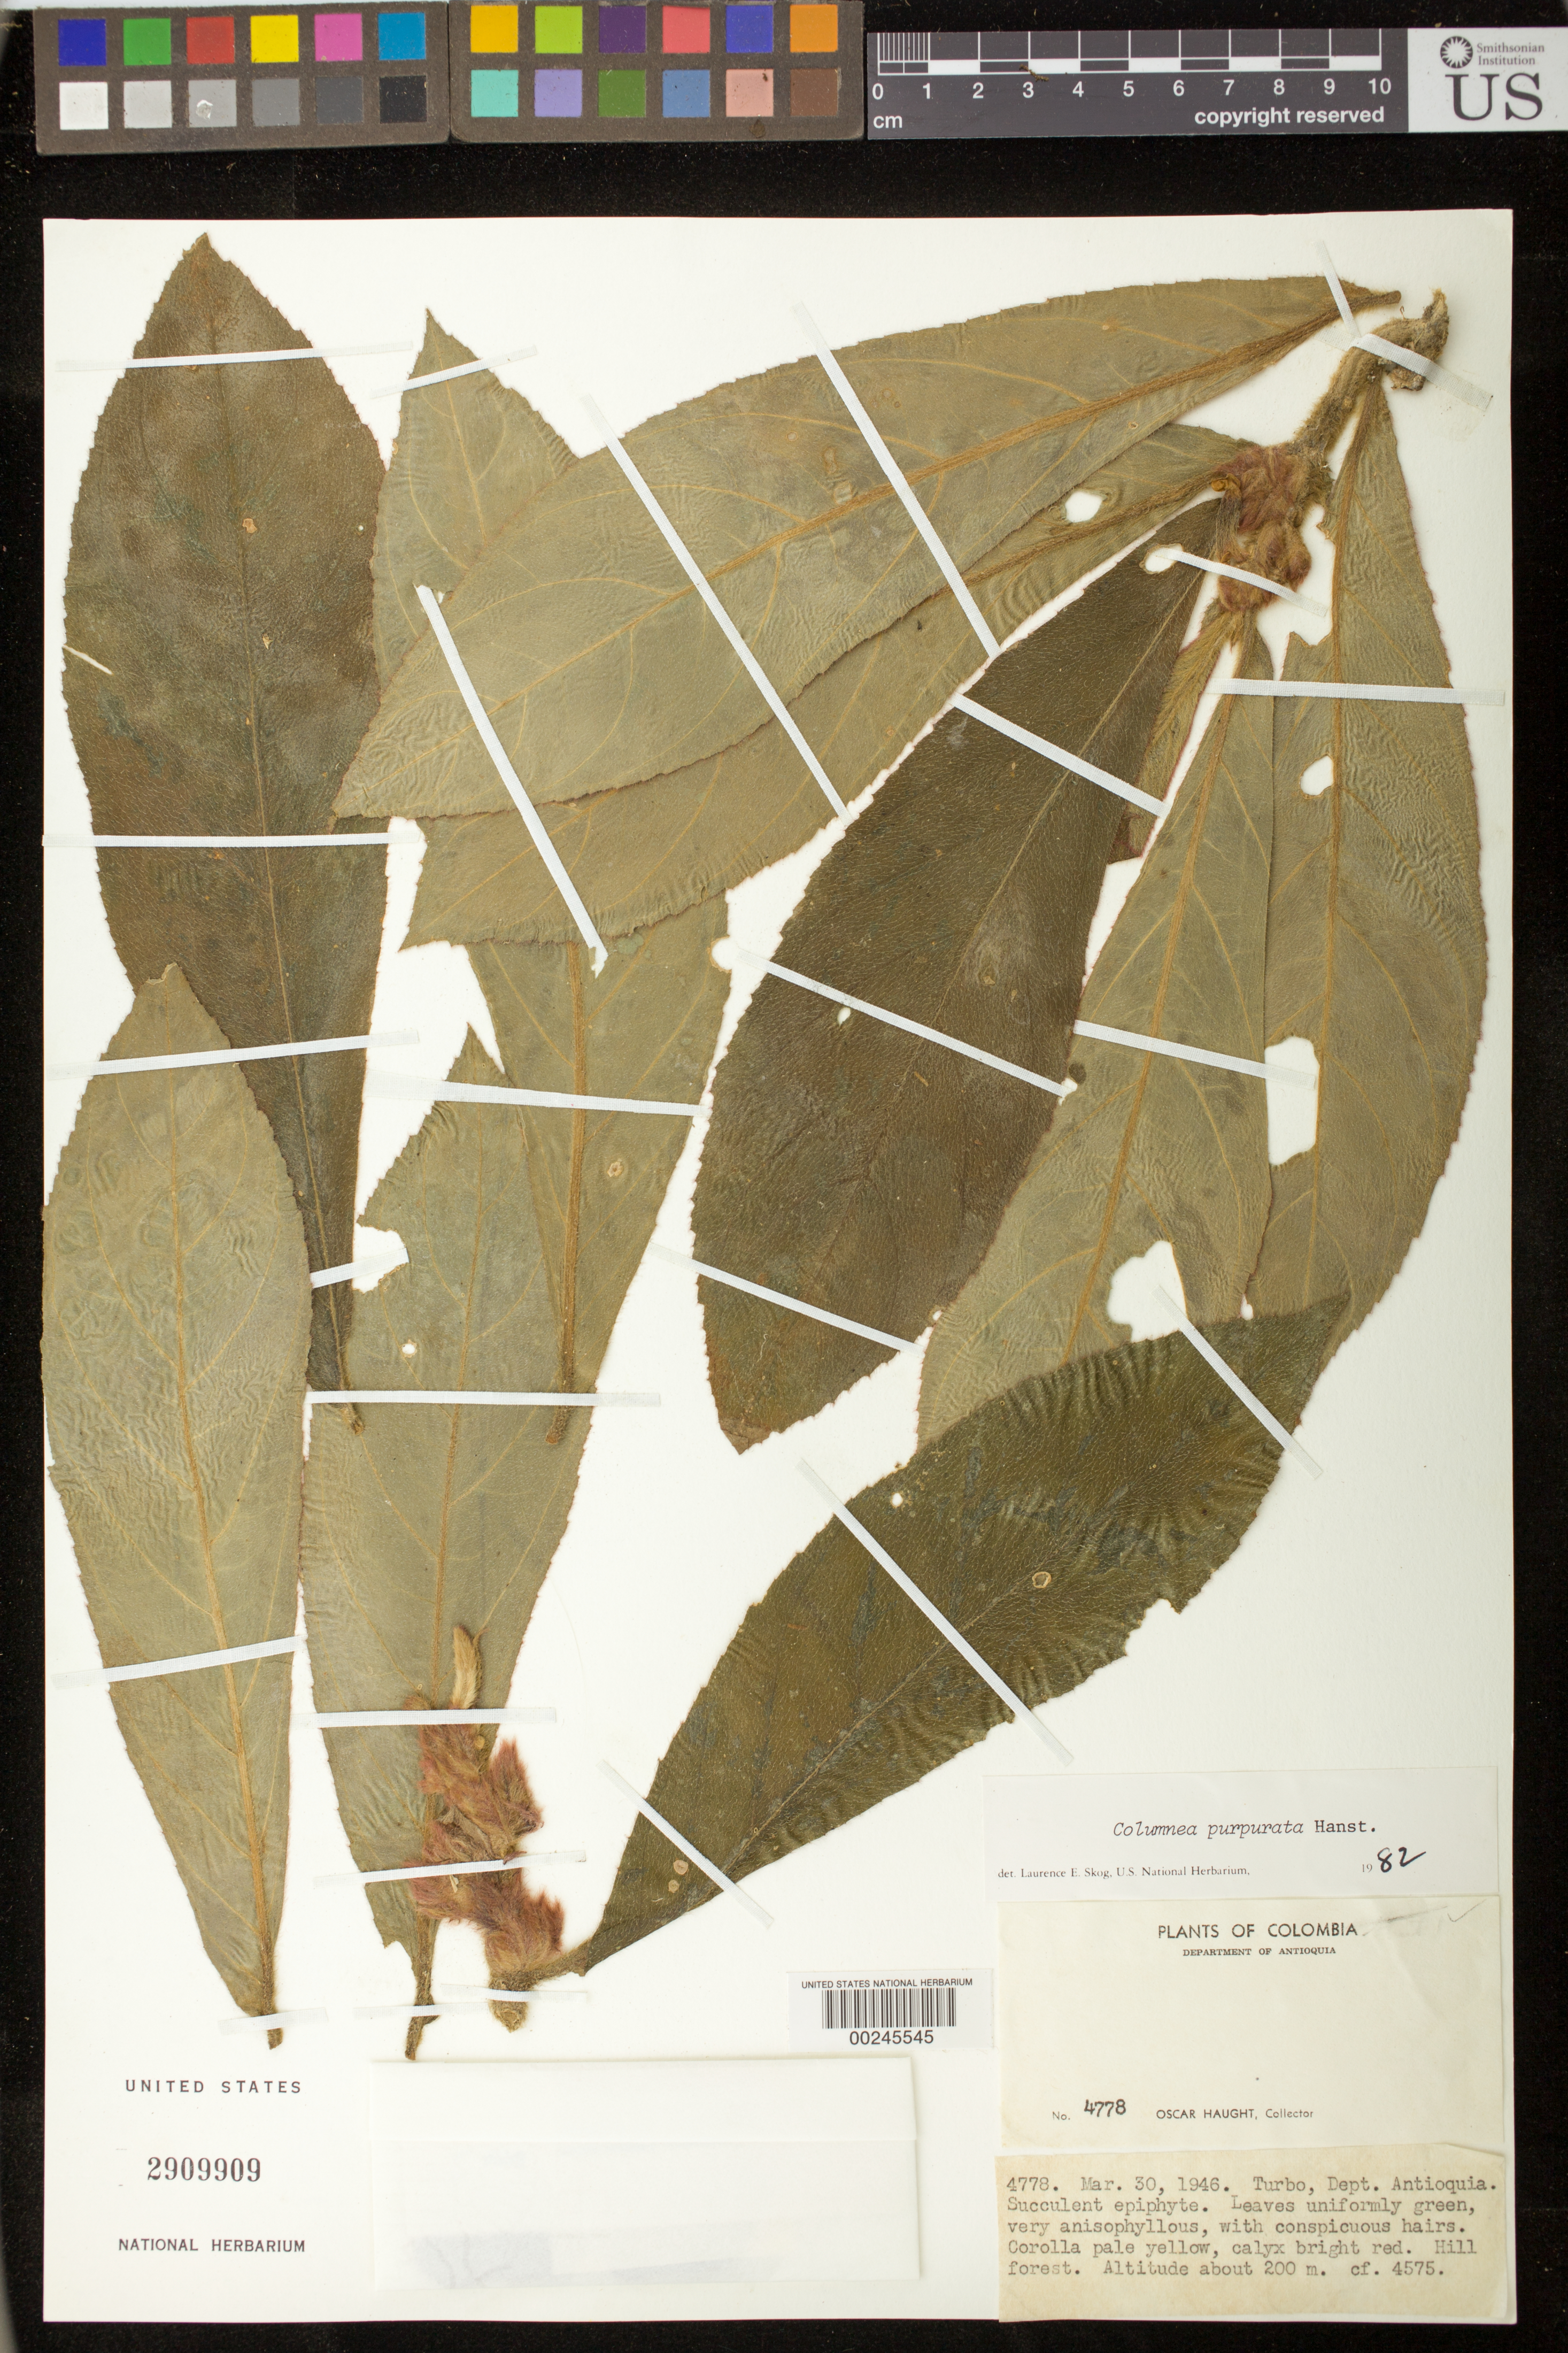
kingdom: Plantae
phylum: Tracheophyta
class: Magnoliopsida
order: Lamiales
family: Gesneriaceae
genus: Columnea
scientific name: Columnea purpurata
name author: Hanst.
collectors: O. L. Haught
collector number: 4778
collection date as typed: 30 Mar 1946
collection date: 1946-03-30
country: Colombia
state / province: Antioquia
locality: Turbo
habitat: Hill forest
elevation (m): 200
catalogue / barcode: US 2909909